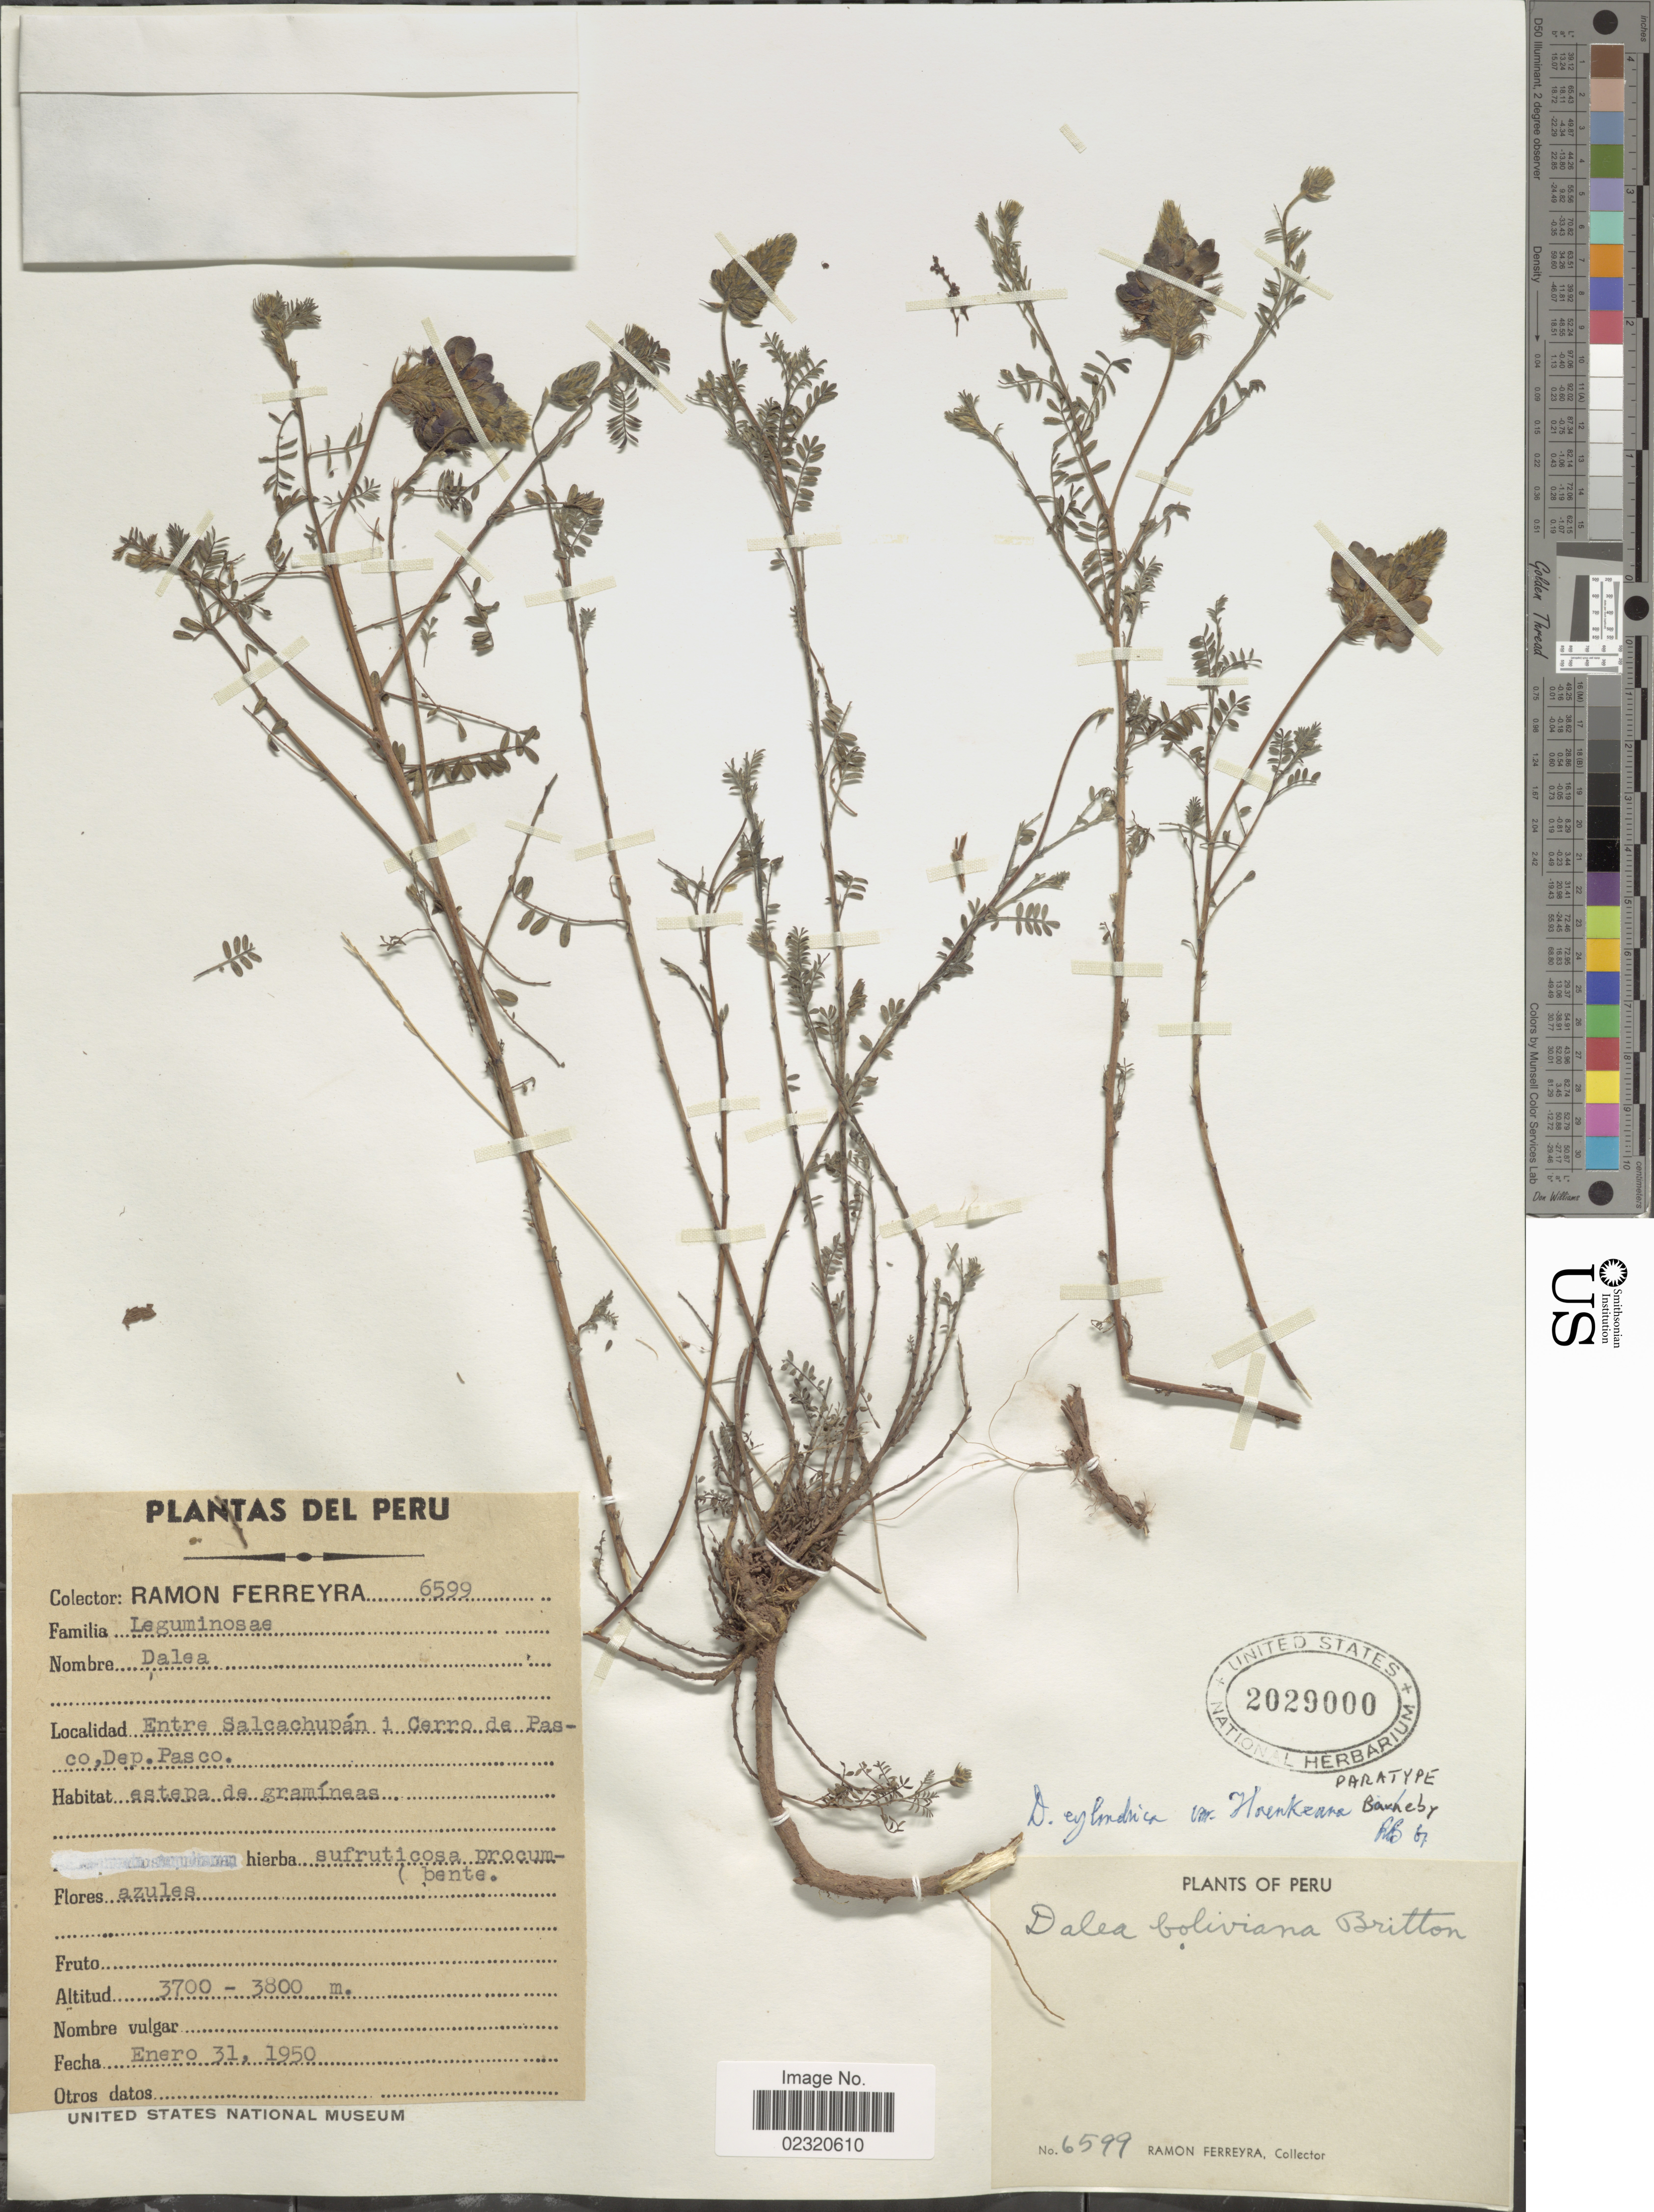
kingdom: Plantae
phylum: Tracheophyta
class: Magnoliopsida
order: Fabales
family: Fabaceae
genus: Dalea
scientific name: Dalea cylindrica var. haenkeana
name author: Barneby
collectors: R. A. Ferreyra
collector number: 6599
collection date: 1950-01-31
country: Peru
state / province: Pasco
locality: Entre Salachupan i Cerro de Pasco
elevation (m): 3700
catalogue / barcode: US 2029000